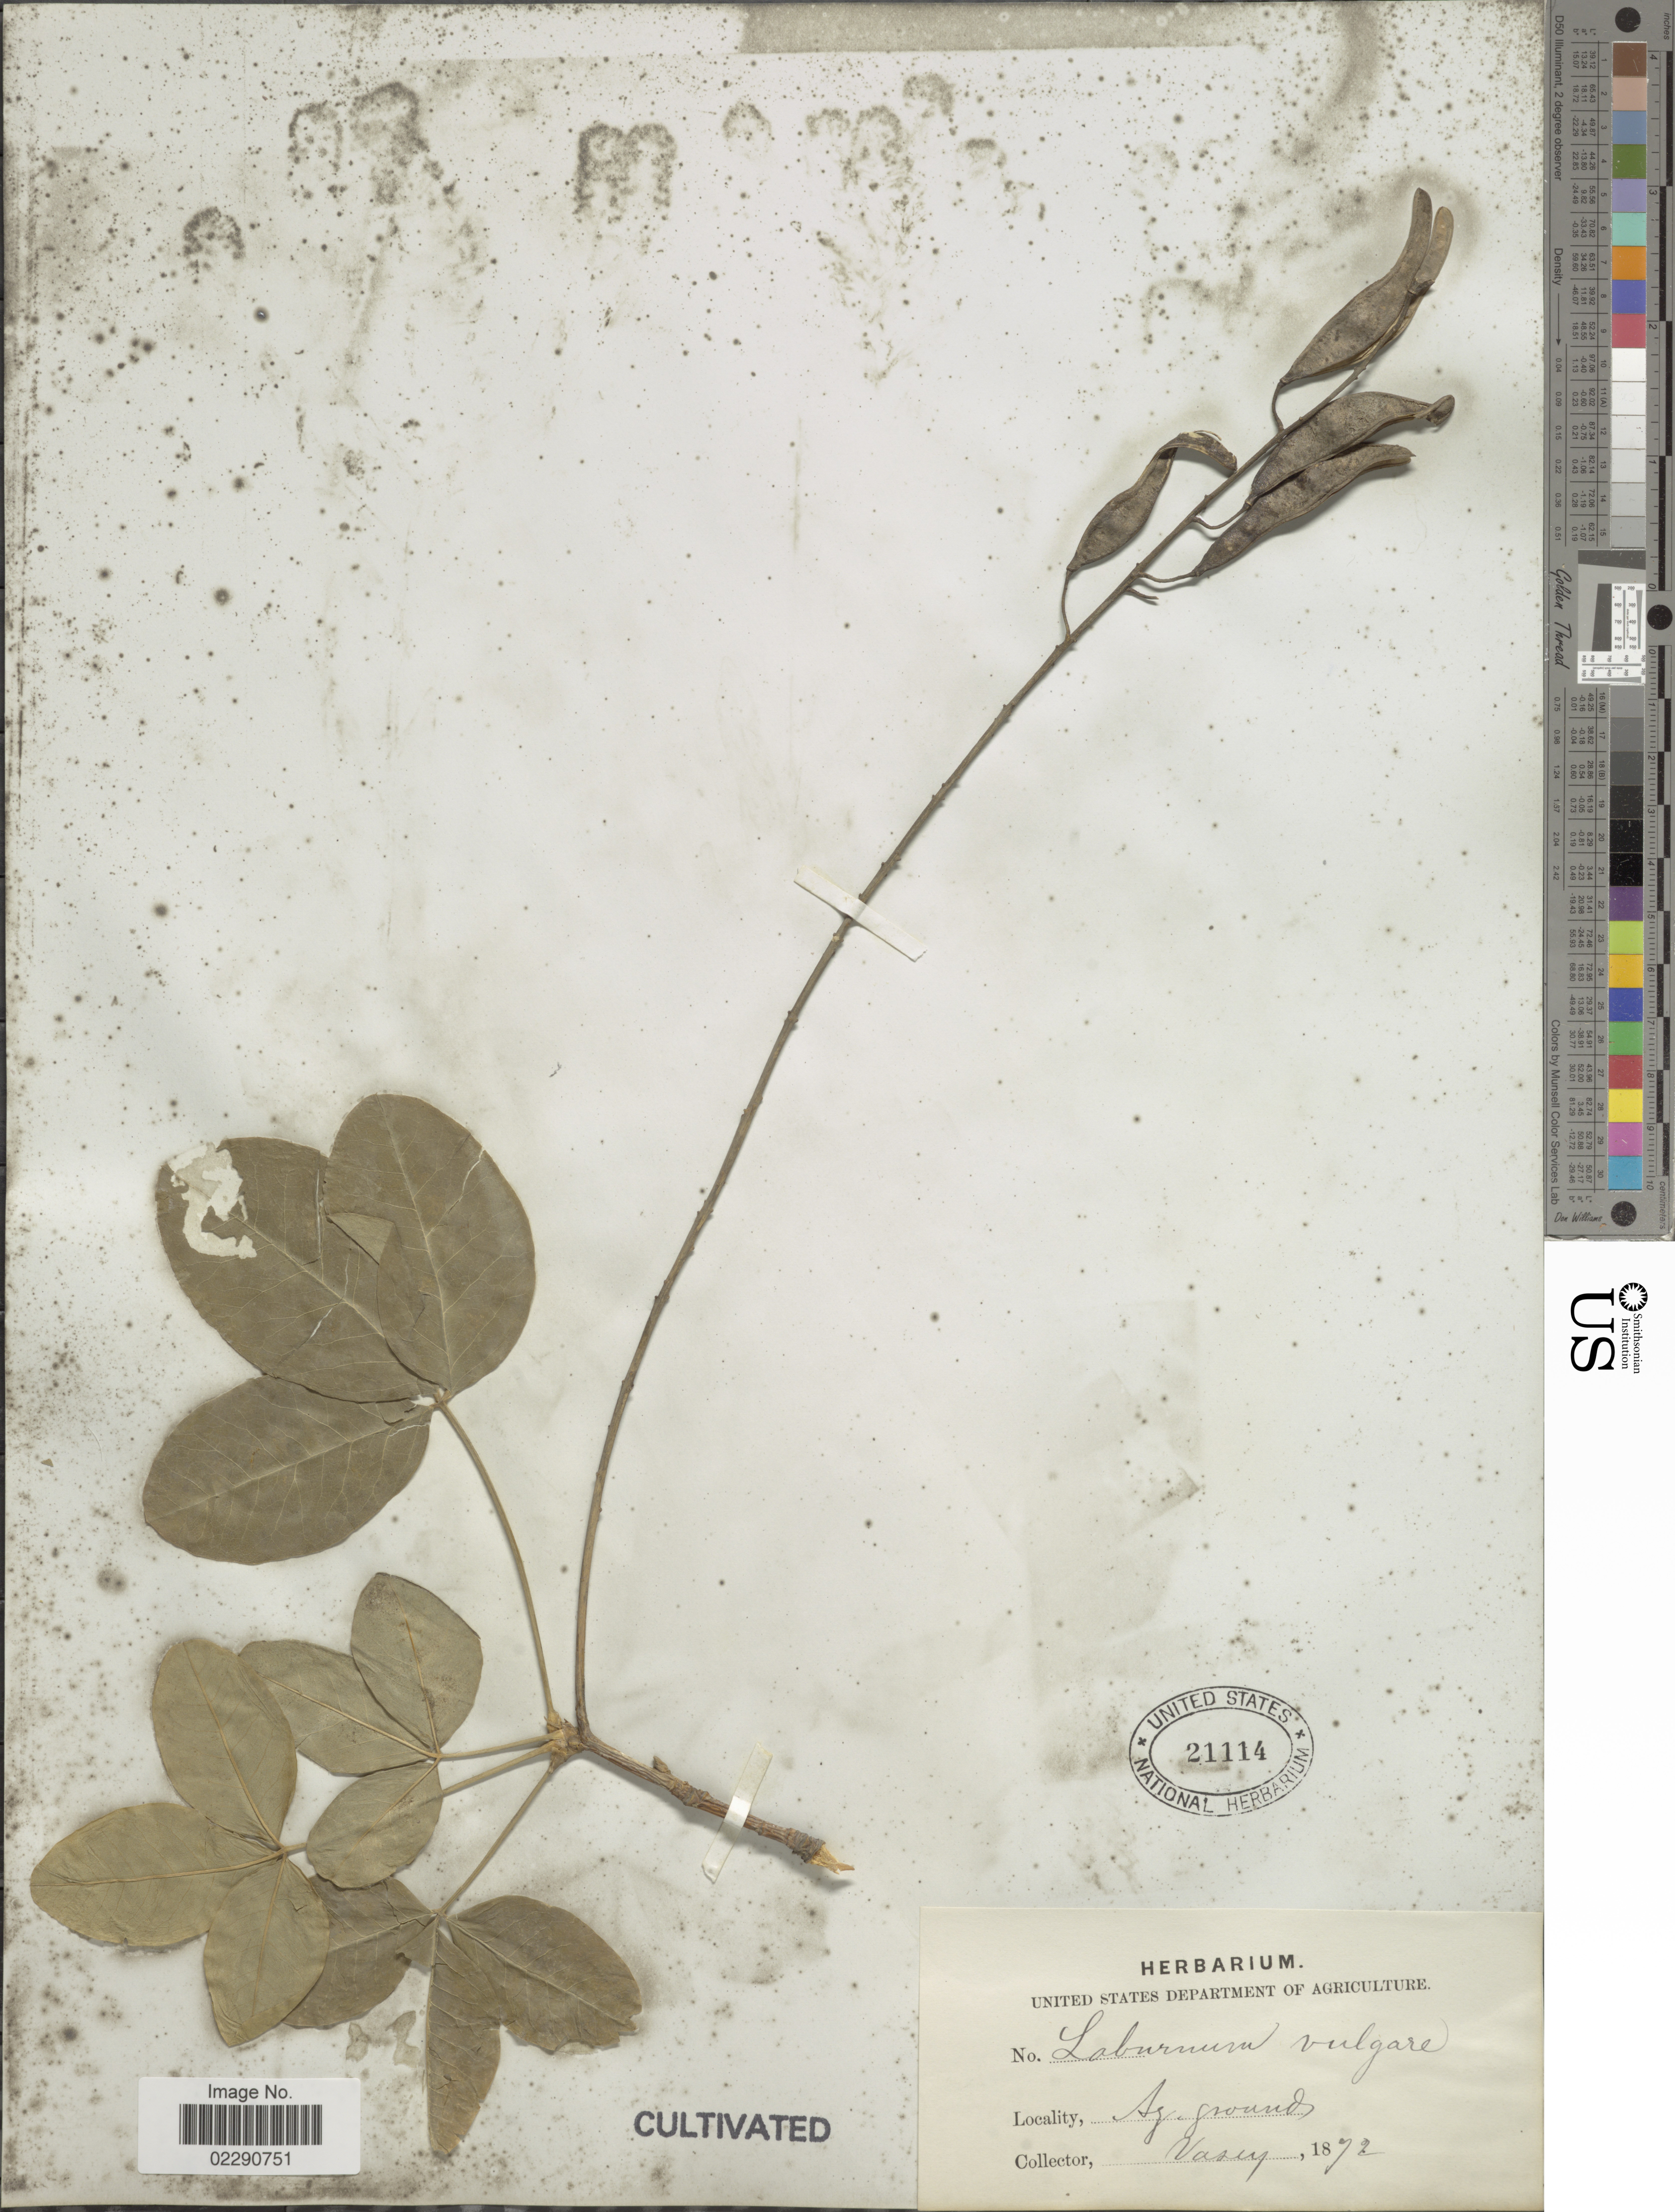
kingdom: Plantae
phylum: Tracheophyta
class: Magnoliopsida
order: Fabales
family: Fabaceae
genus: Laburnum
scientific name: Laburnum anagyroides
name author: Medik.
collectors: Vasey, --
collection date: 1872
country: United States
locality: Ag. grounds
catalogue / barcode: US 21114